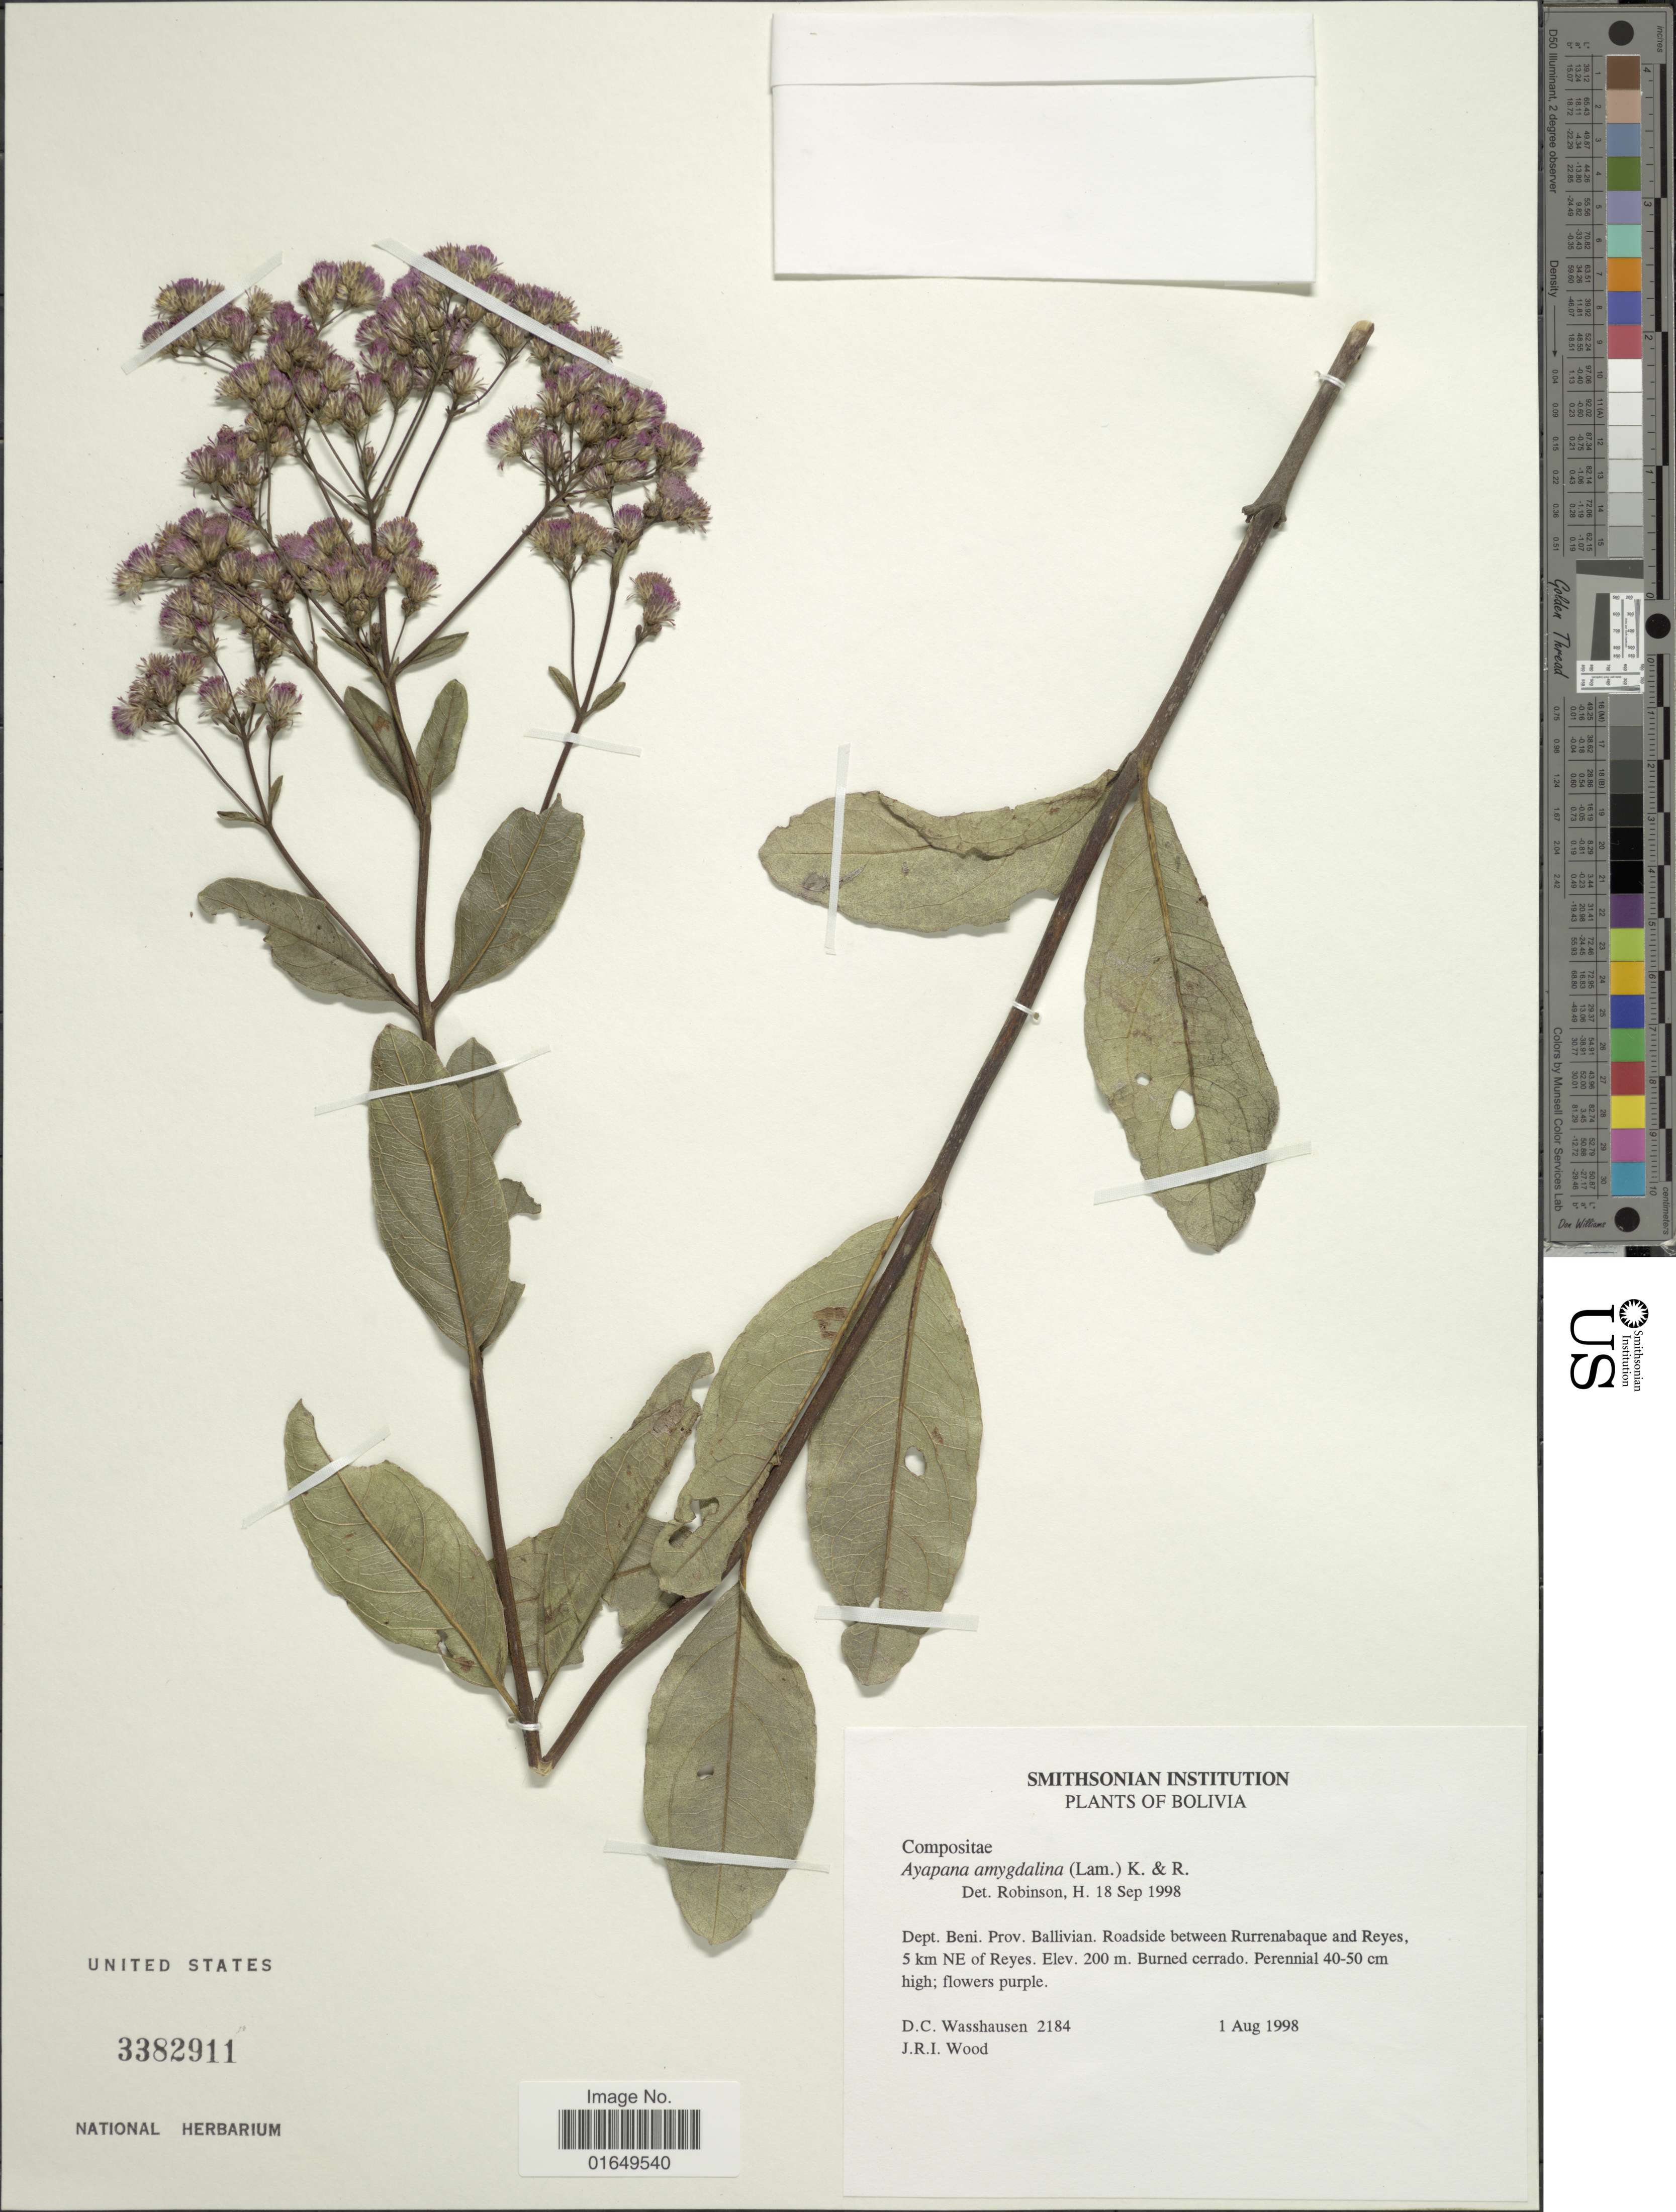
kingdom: Plantae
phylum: Tracheophyta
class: Magnoliopsida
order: Asterales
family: Asteraceae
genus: Ayapana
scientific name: Ayapana amygdalina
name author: (Lam.) R.M. King & H. Rob.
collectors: D. C. Wasshausen & J. R. I. Wood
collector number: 2184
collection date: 1998-08-01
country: Bolivia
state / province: Beni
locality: Ballivian. Roadside between Rurrenabaque and Reyes, 5 km NE of Reyes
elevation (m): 200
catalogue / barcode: US 3382911